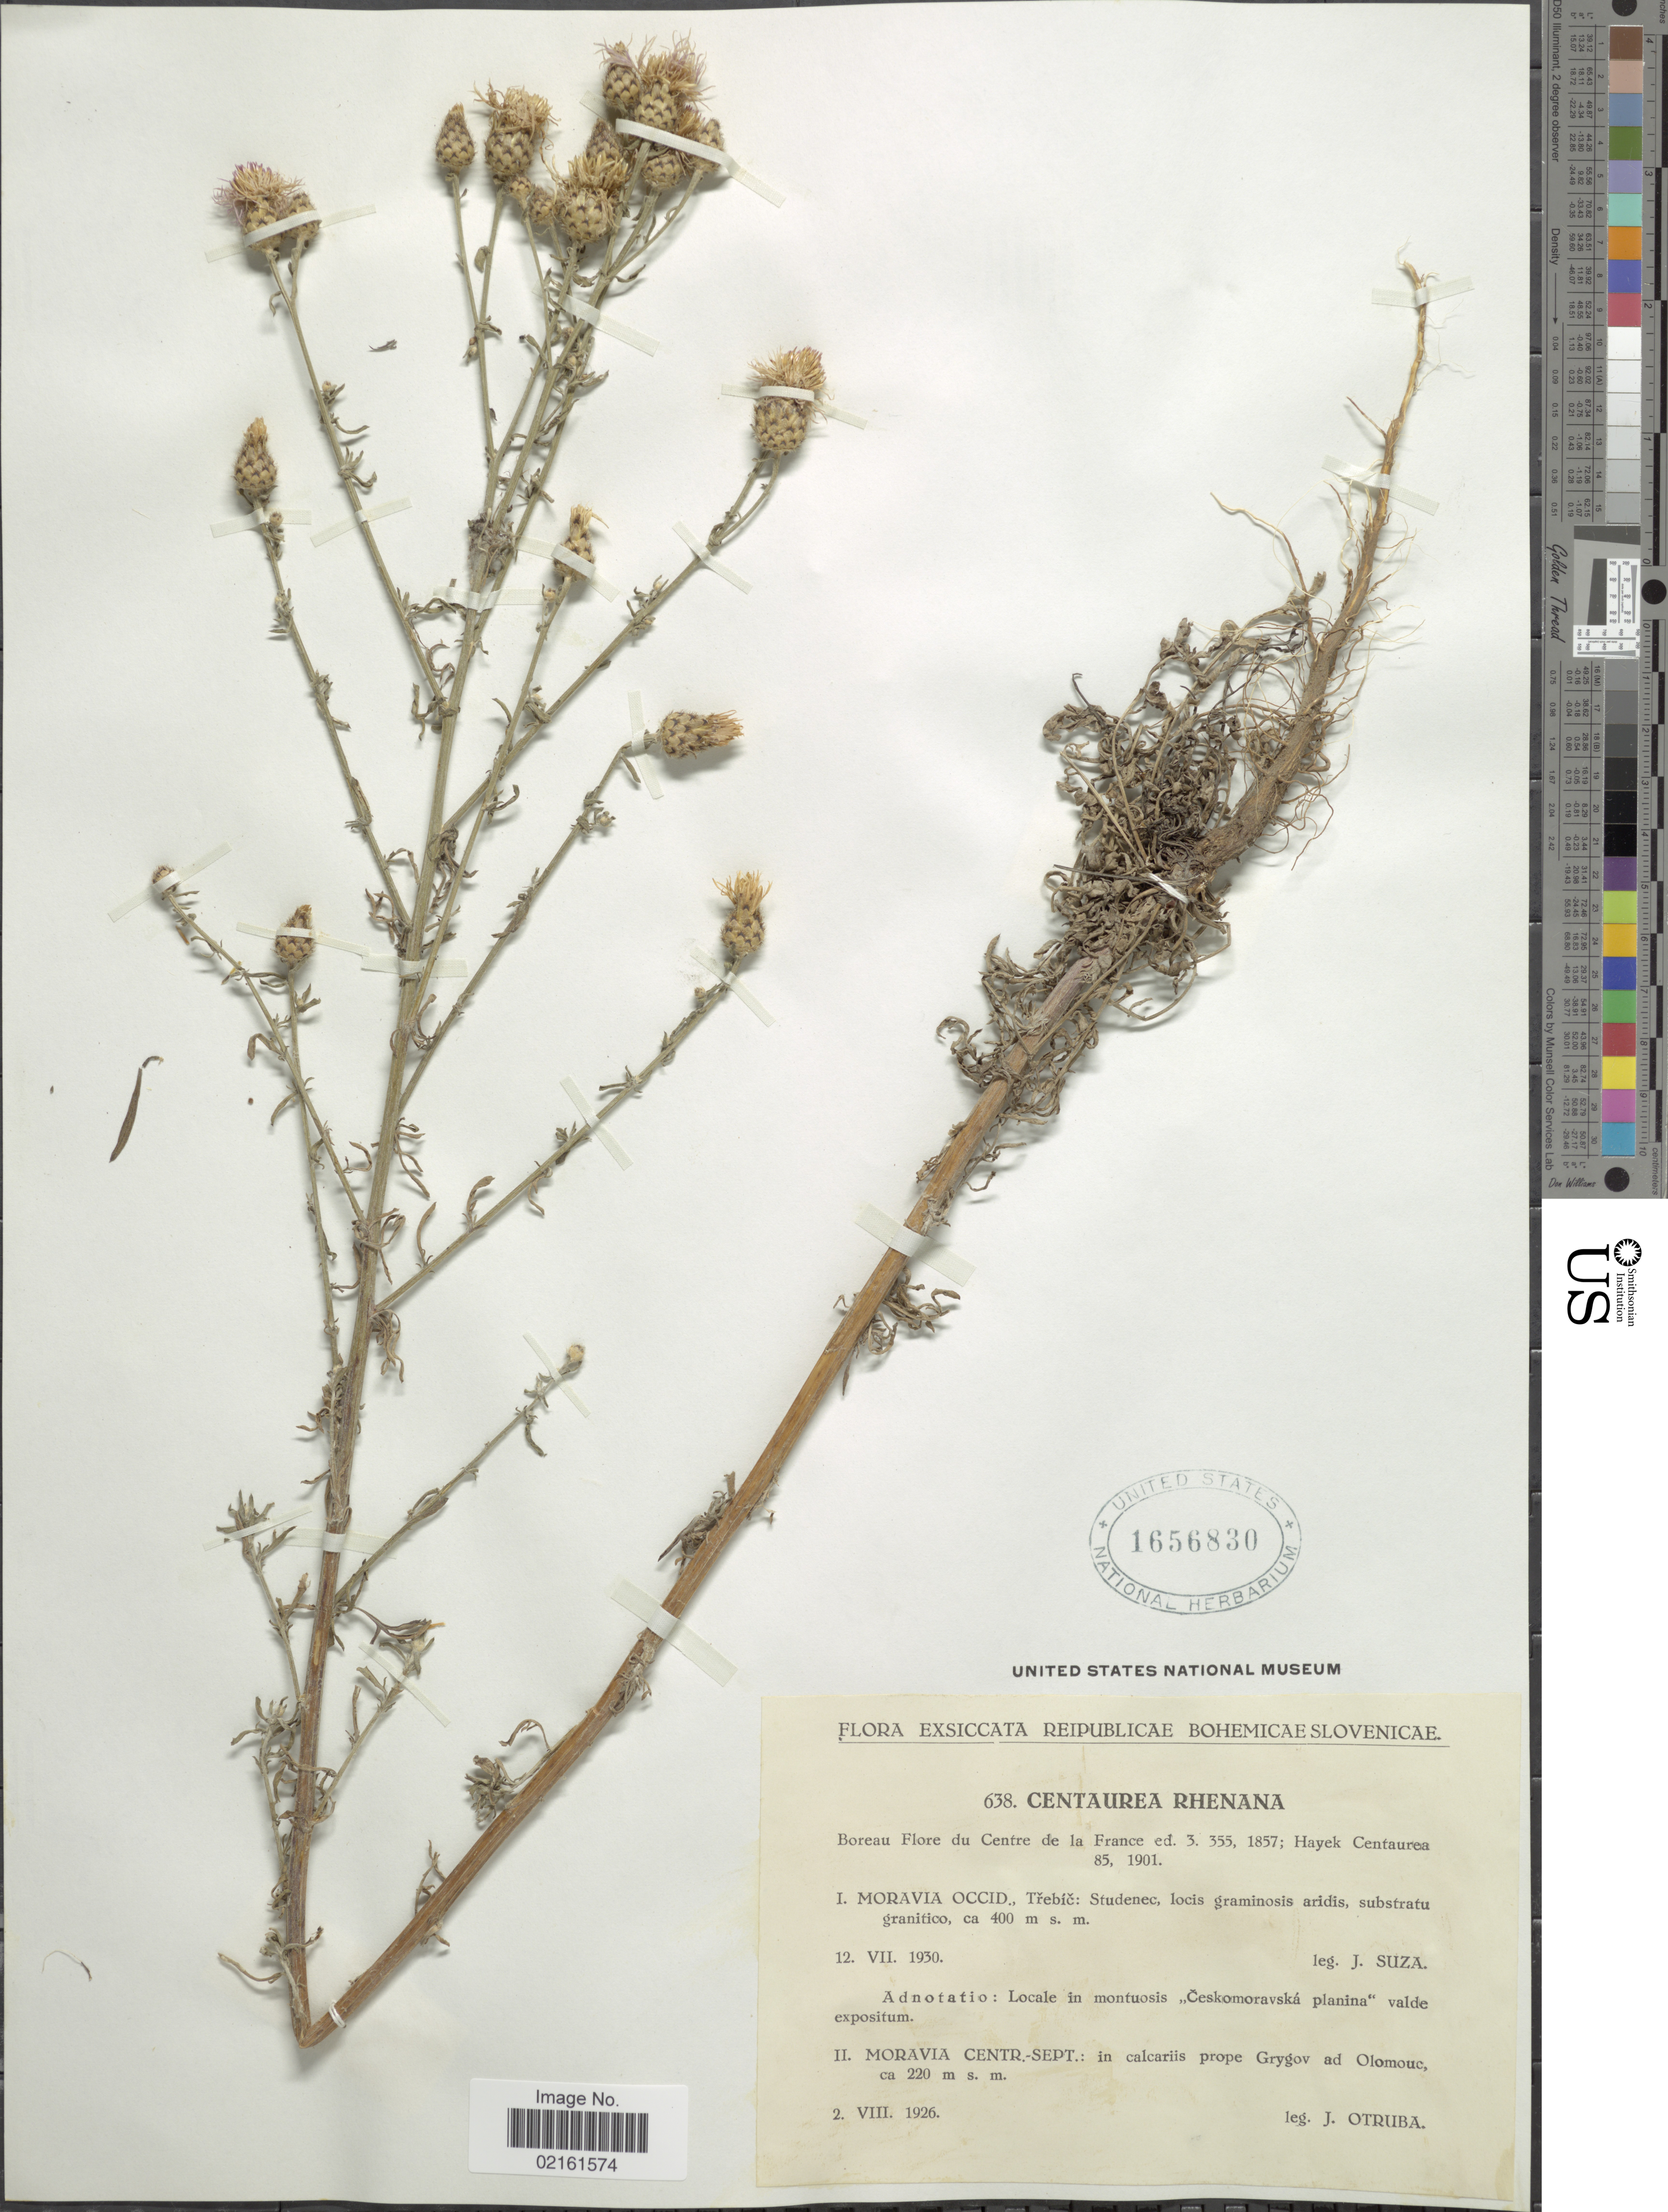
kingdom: Plantae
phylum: Tracheophyta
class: Magnoliopsida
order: Asterales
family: Asteraceae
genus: Centaurea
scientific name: Centaurea stoebe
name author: L.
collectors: J. Suza & J. Otruba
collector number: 638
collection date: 1926-08-02/1930-07-12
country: Slovakia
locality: Reipublicae Bohemicae Slovenicae. Moravia Occid., Trebíc: Studenec, locis graminosis aridis, substratu granitico. Adnotatio: Locale in montuosis "Ceskomoravská planina" valde expositum. Moravia Centr.-spet.: in calcariis prope Grygov ad Olomouc [unsure placement]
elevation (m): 220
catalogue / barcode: US 1656830